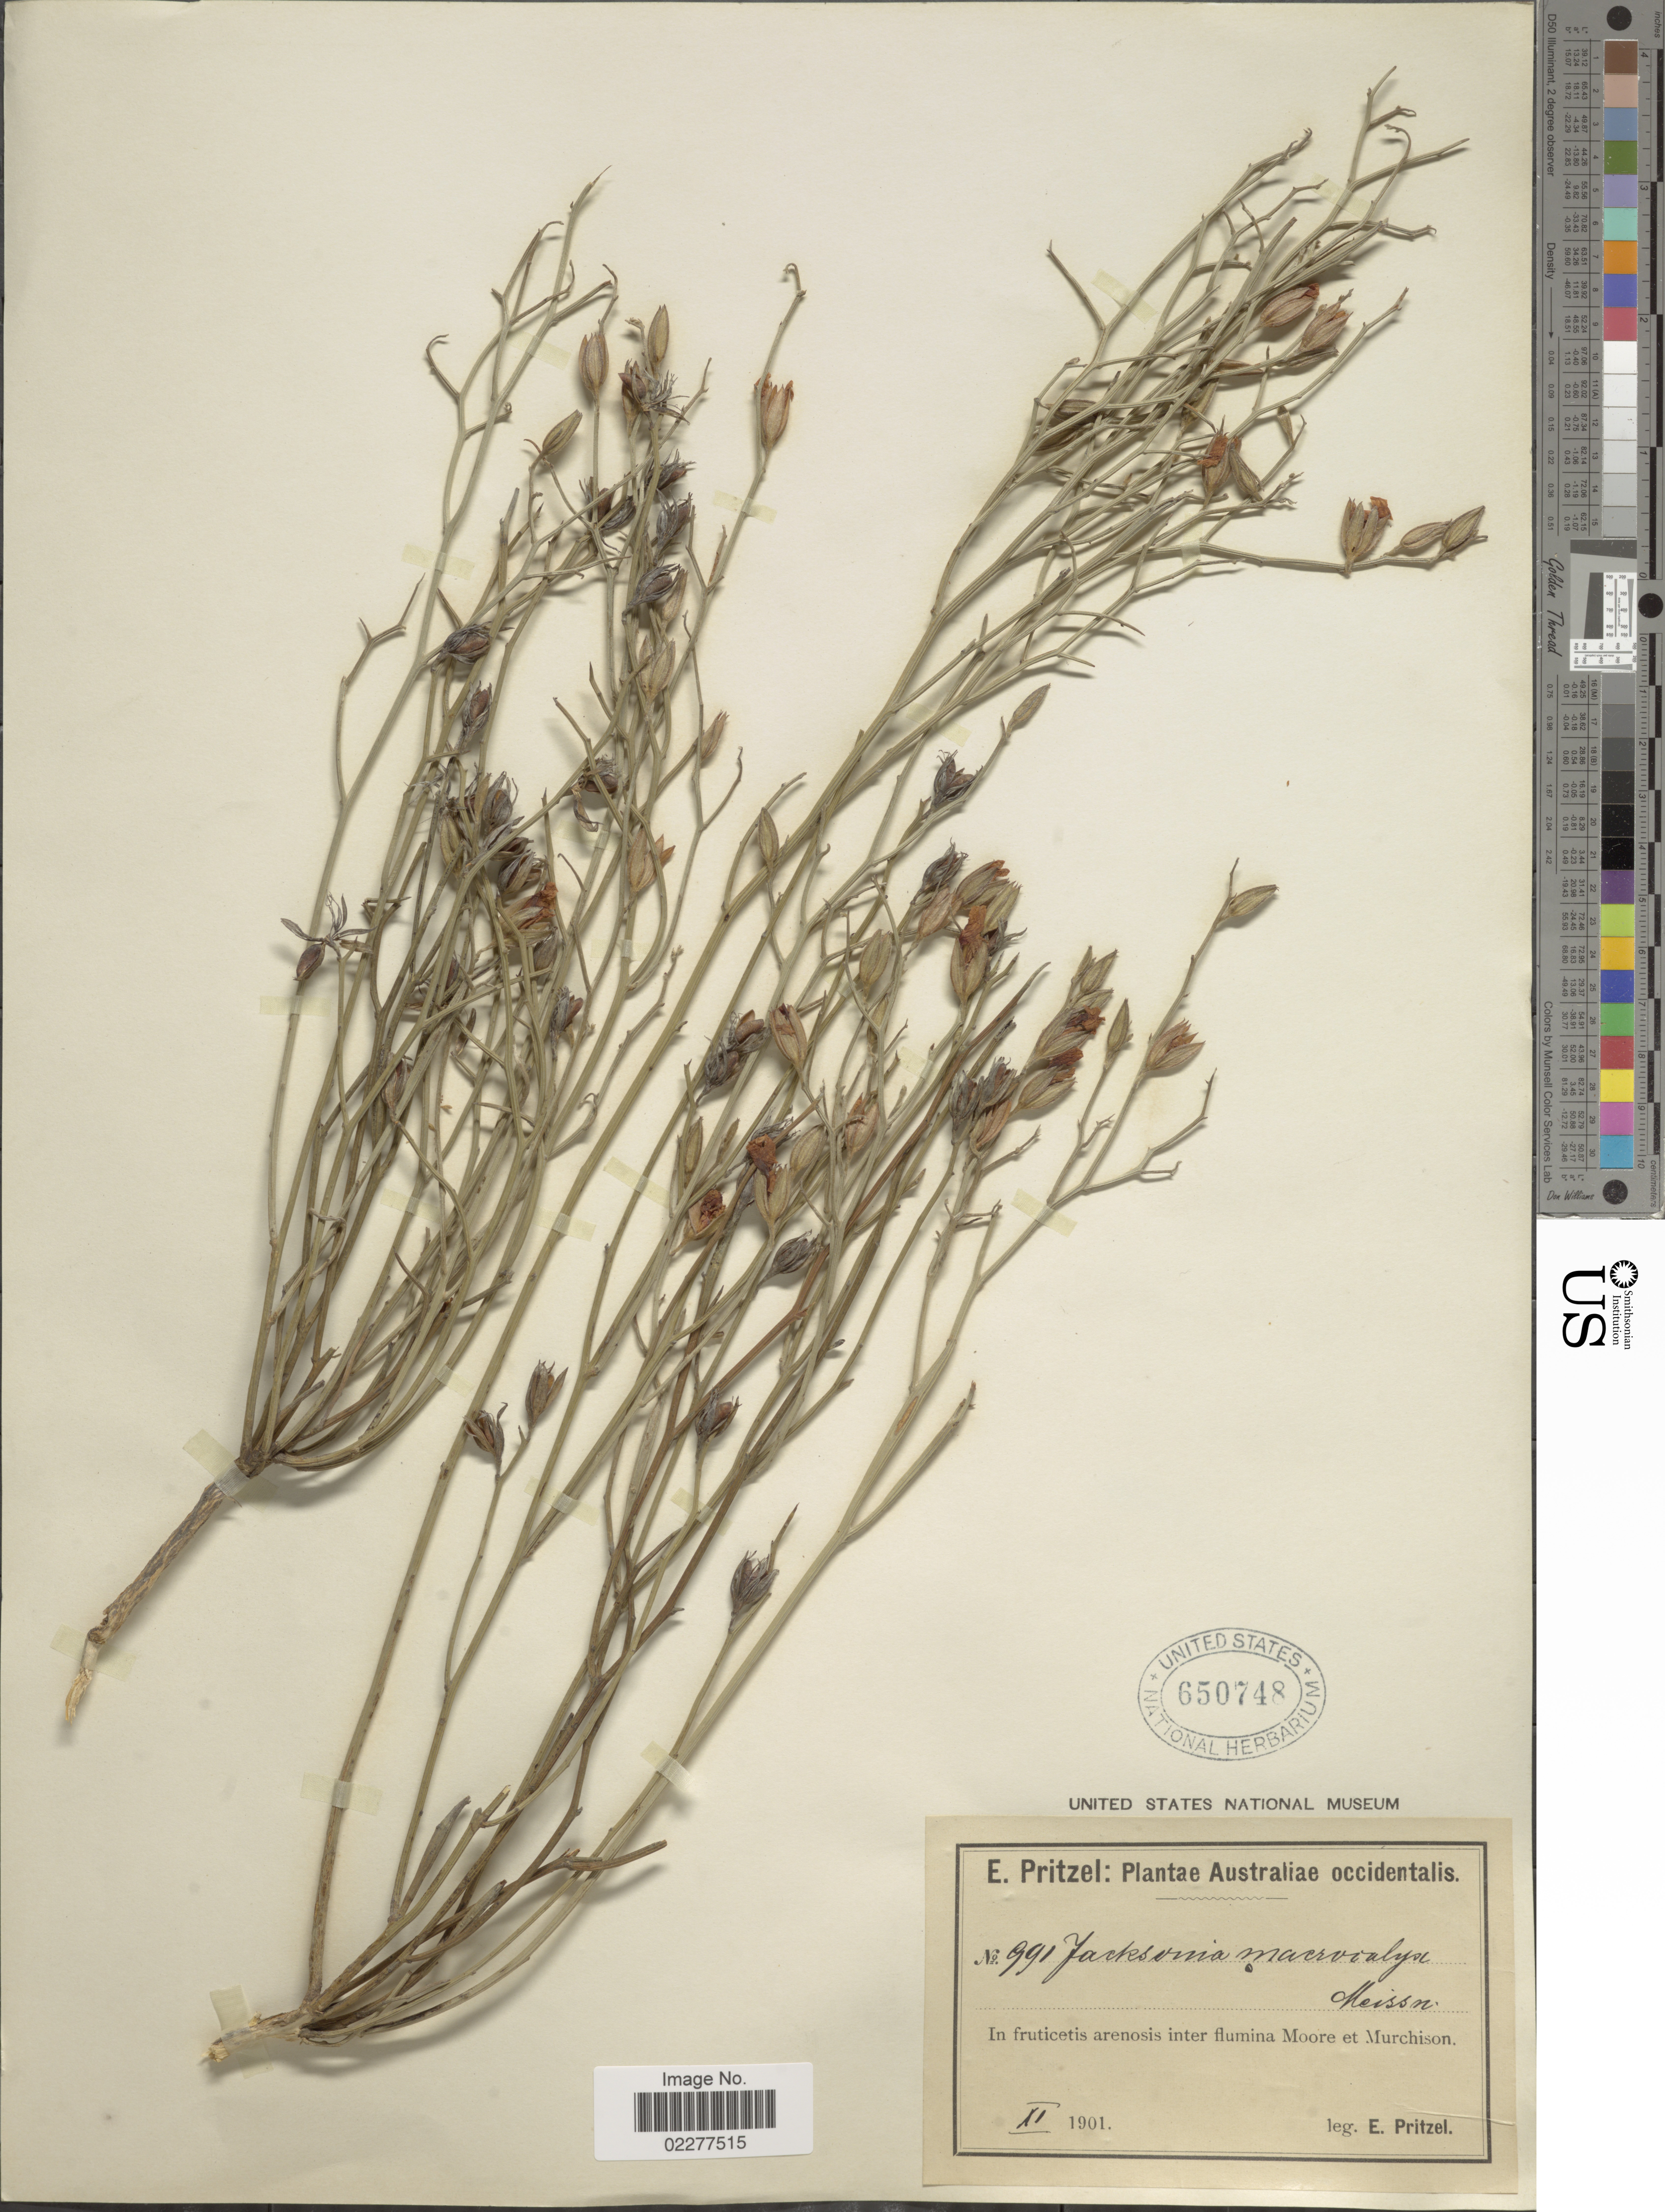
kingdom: Plantae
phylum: Tracheophyta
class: Magnoliopsida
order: Fabales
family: Fabaceae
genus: Jacksonia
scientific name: Jacksonia macrocalyx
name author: Meisn.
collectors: E. G. Pritzel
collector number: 991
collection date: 1901-11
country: Australia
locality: Australiae occidentalis, In fruticetis arenosis inter flumina Moore et Murchison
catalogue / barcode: US 650748